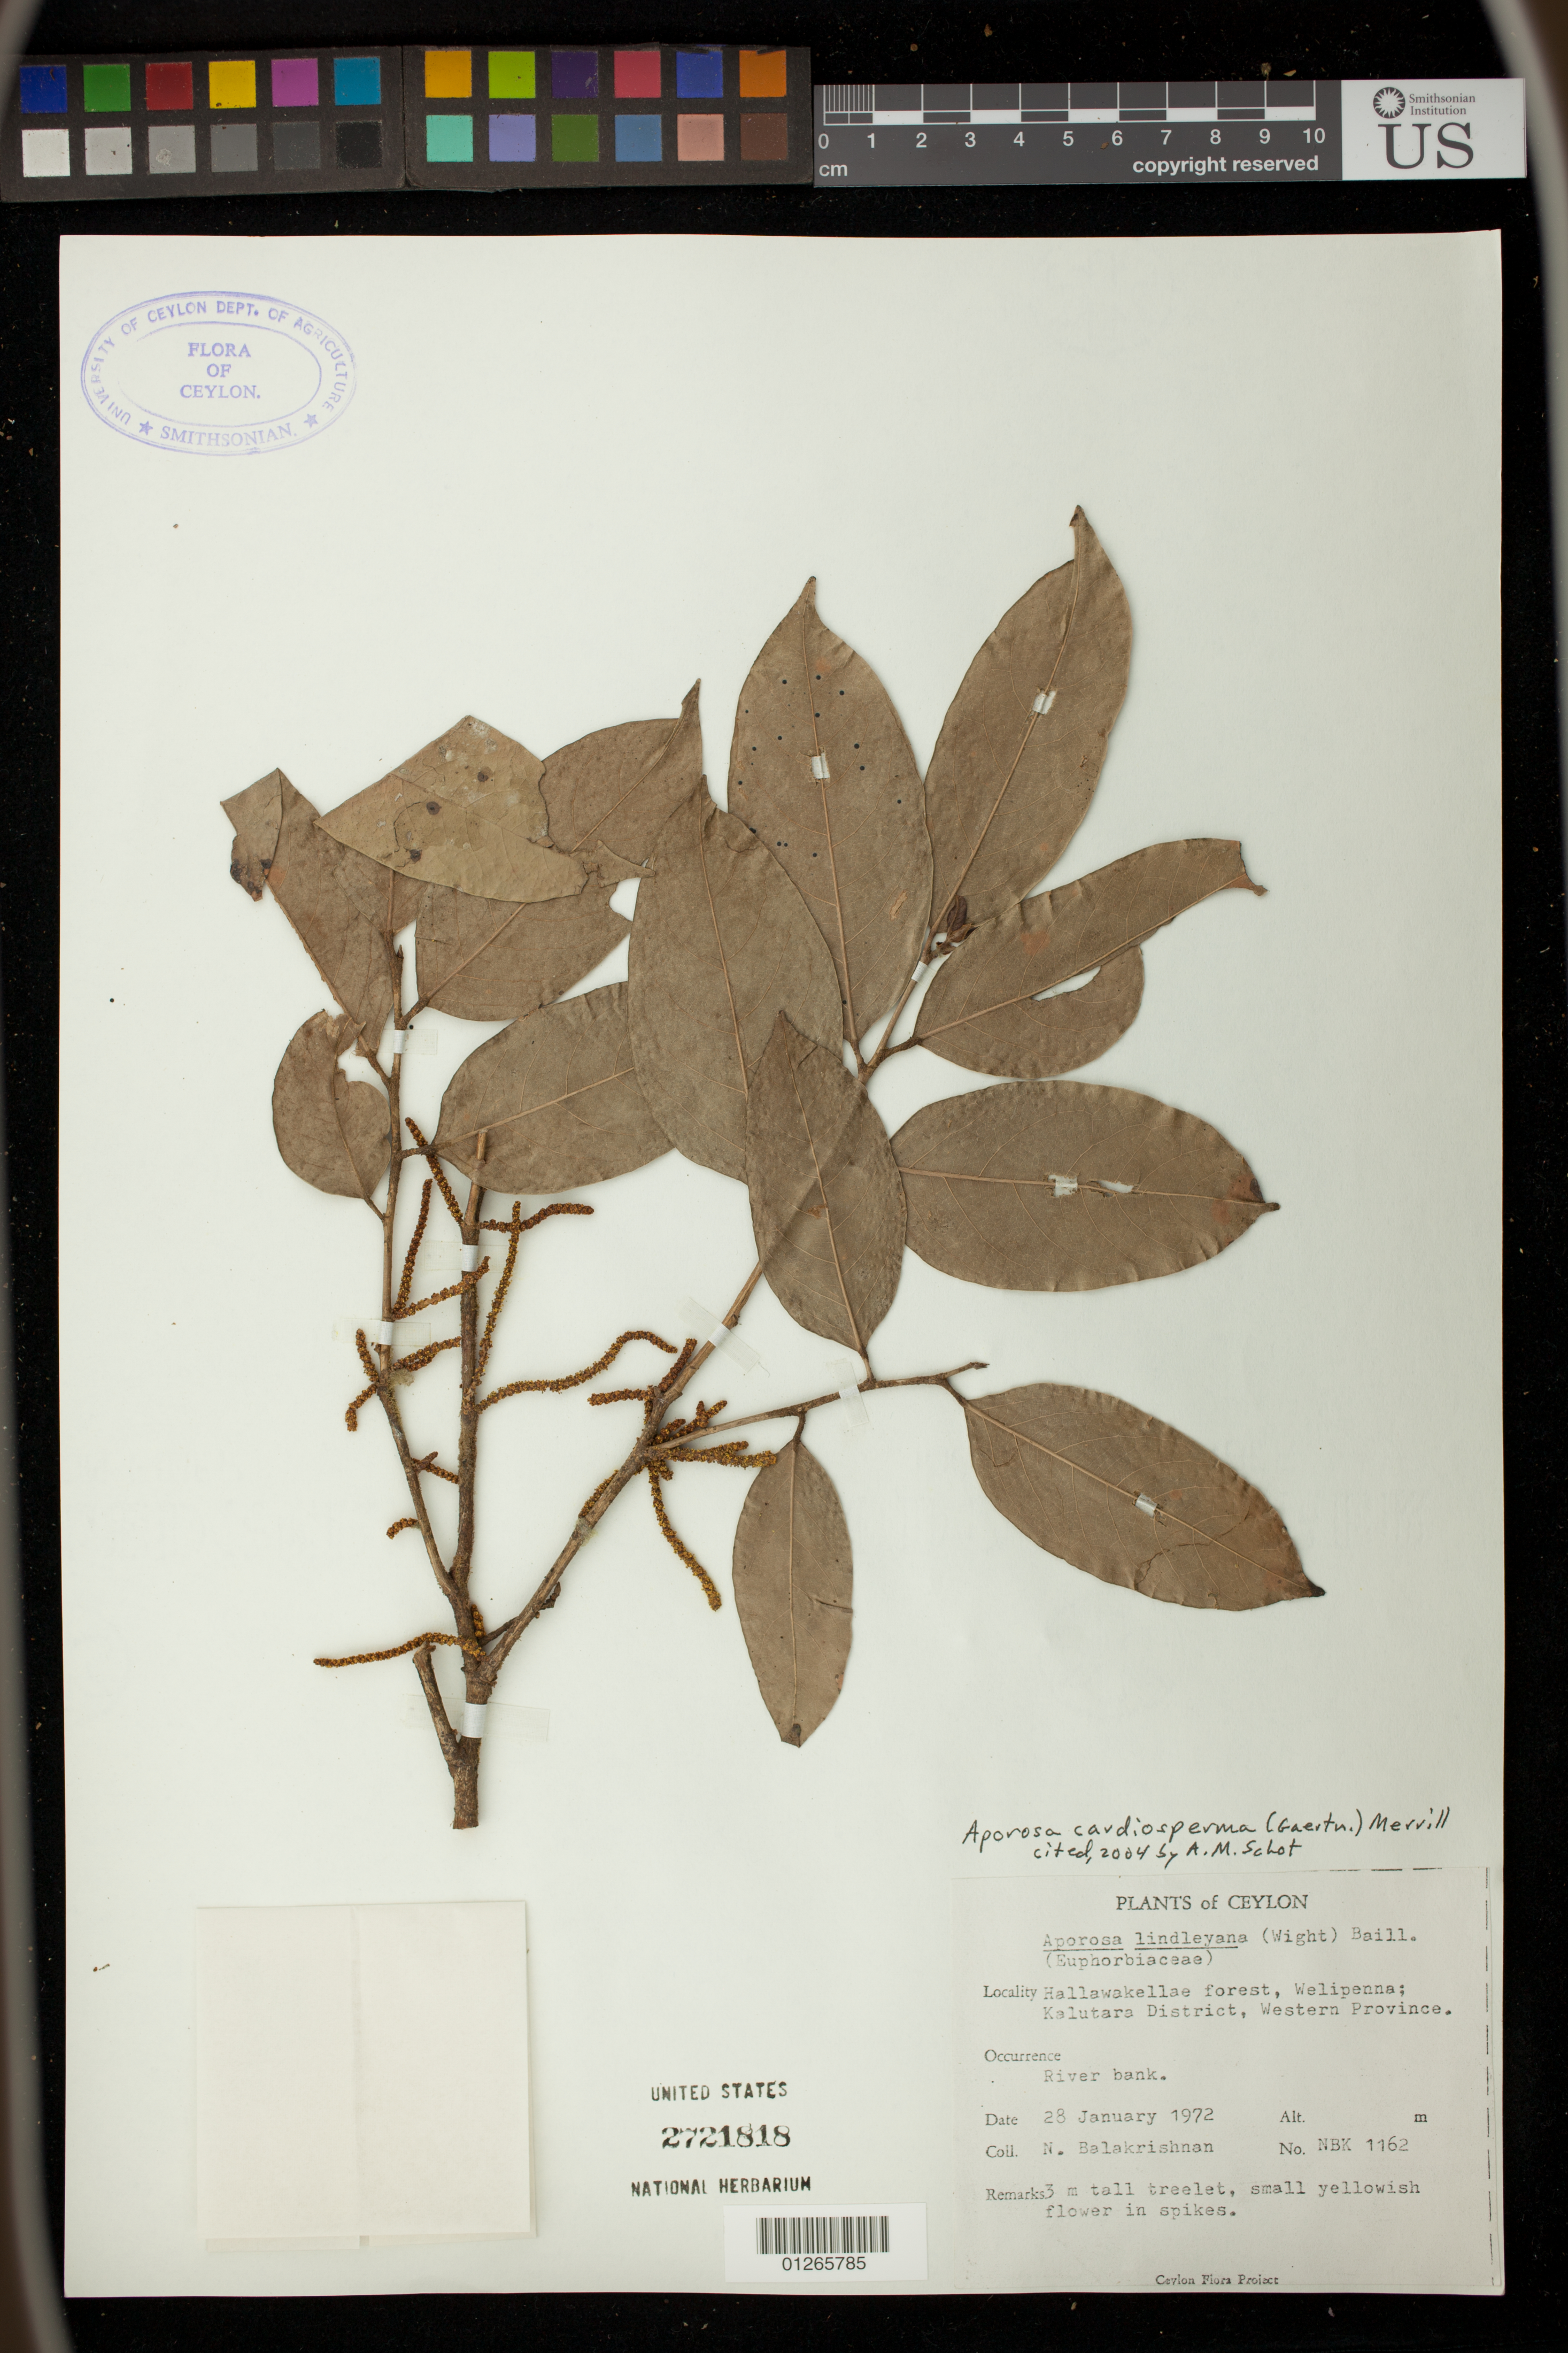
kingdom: Plantae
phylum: Tracheophyta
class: Magnoliopsida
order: Malpighiales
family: Phyllanthaceae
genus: Aporosa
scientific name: Aporosa cardiosperma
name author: (Gaertn.) Merr.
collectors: N. Balakrishnan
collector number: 1162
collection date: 1972-01-28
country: Sri Lanka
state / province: Western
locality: Hallawakellae forest, Welipenna; Kalutara District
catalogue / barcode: US 2721818